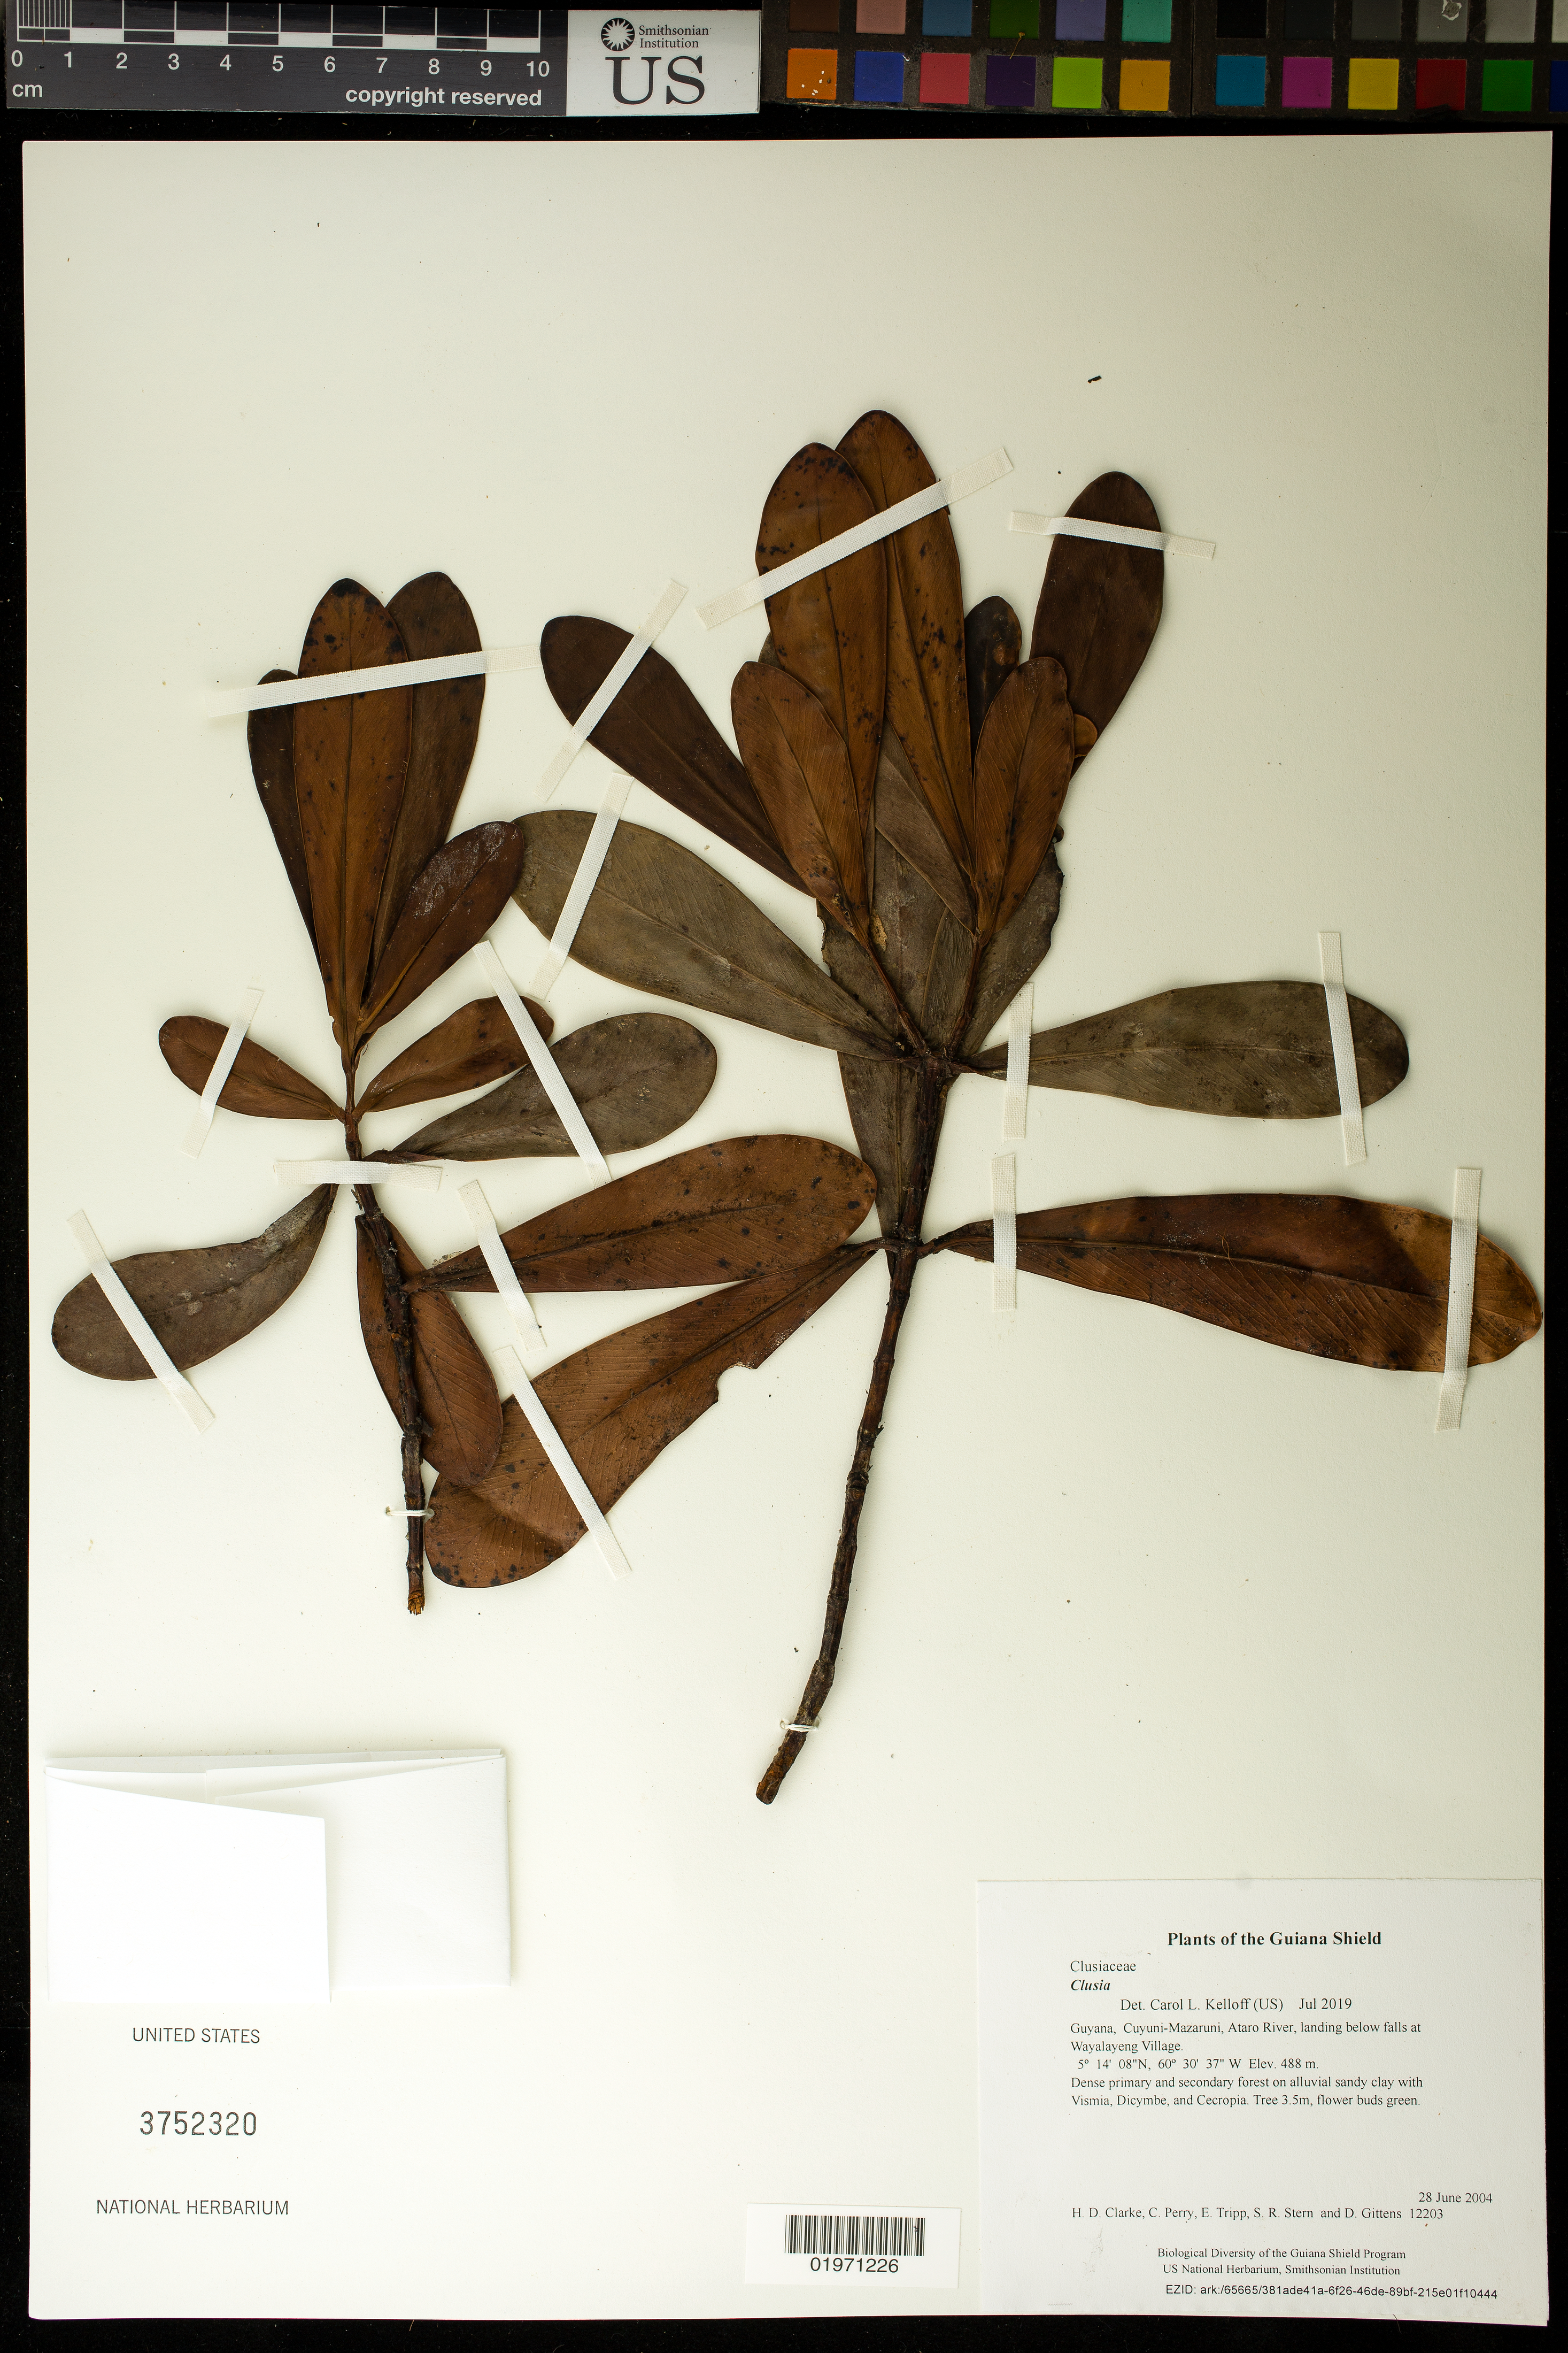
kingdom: Plantae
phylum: Tracheophyta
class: Magnoliopsida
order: Malpighiales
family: Clusiaceae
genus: Clusia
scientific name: Clusia sp.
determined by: Kelloff, Carol L., (US), Smithsonian Institution - National Museum of Natural History (UNITED STATES)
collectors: H. D. Clarke, C. Perry, E. Tripp, S. R. Stern & D. Gittens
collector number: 12203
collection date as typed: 28 June 2004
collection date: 2004-06-28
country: Guyana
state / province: Cuyuni-Mazaruni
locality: Ataro River, landing below falls at Wayalayeng Village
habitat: Dense primary and secondary forest on alluvial sandy clay with Vismia, Dicymbe, and Cecropia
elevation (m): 488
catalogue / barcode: US 3752320